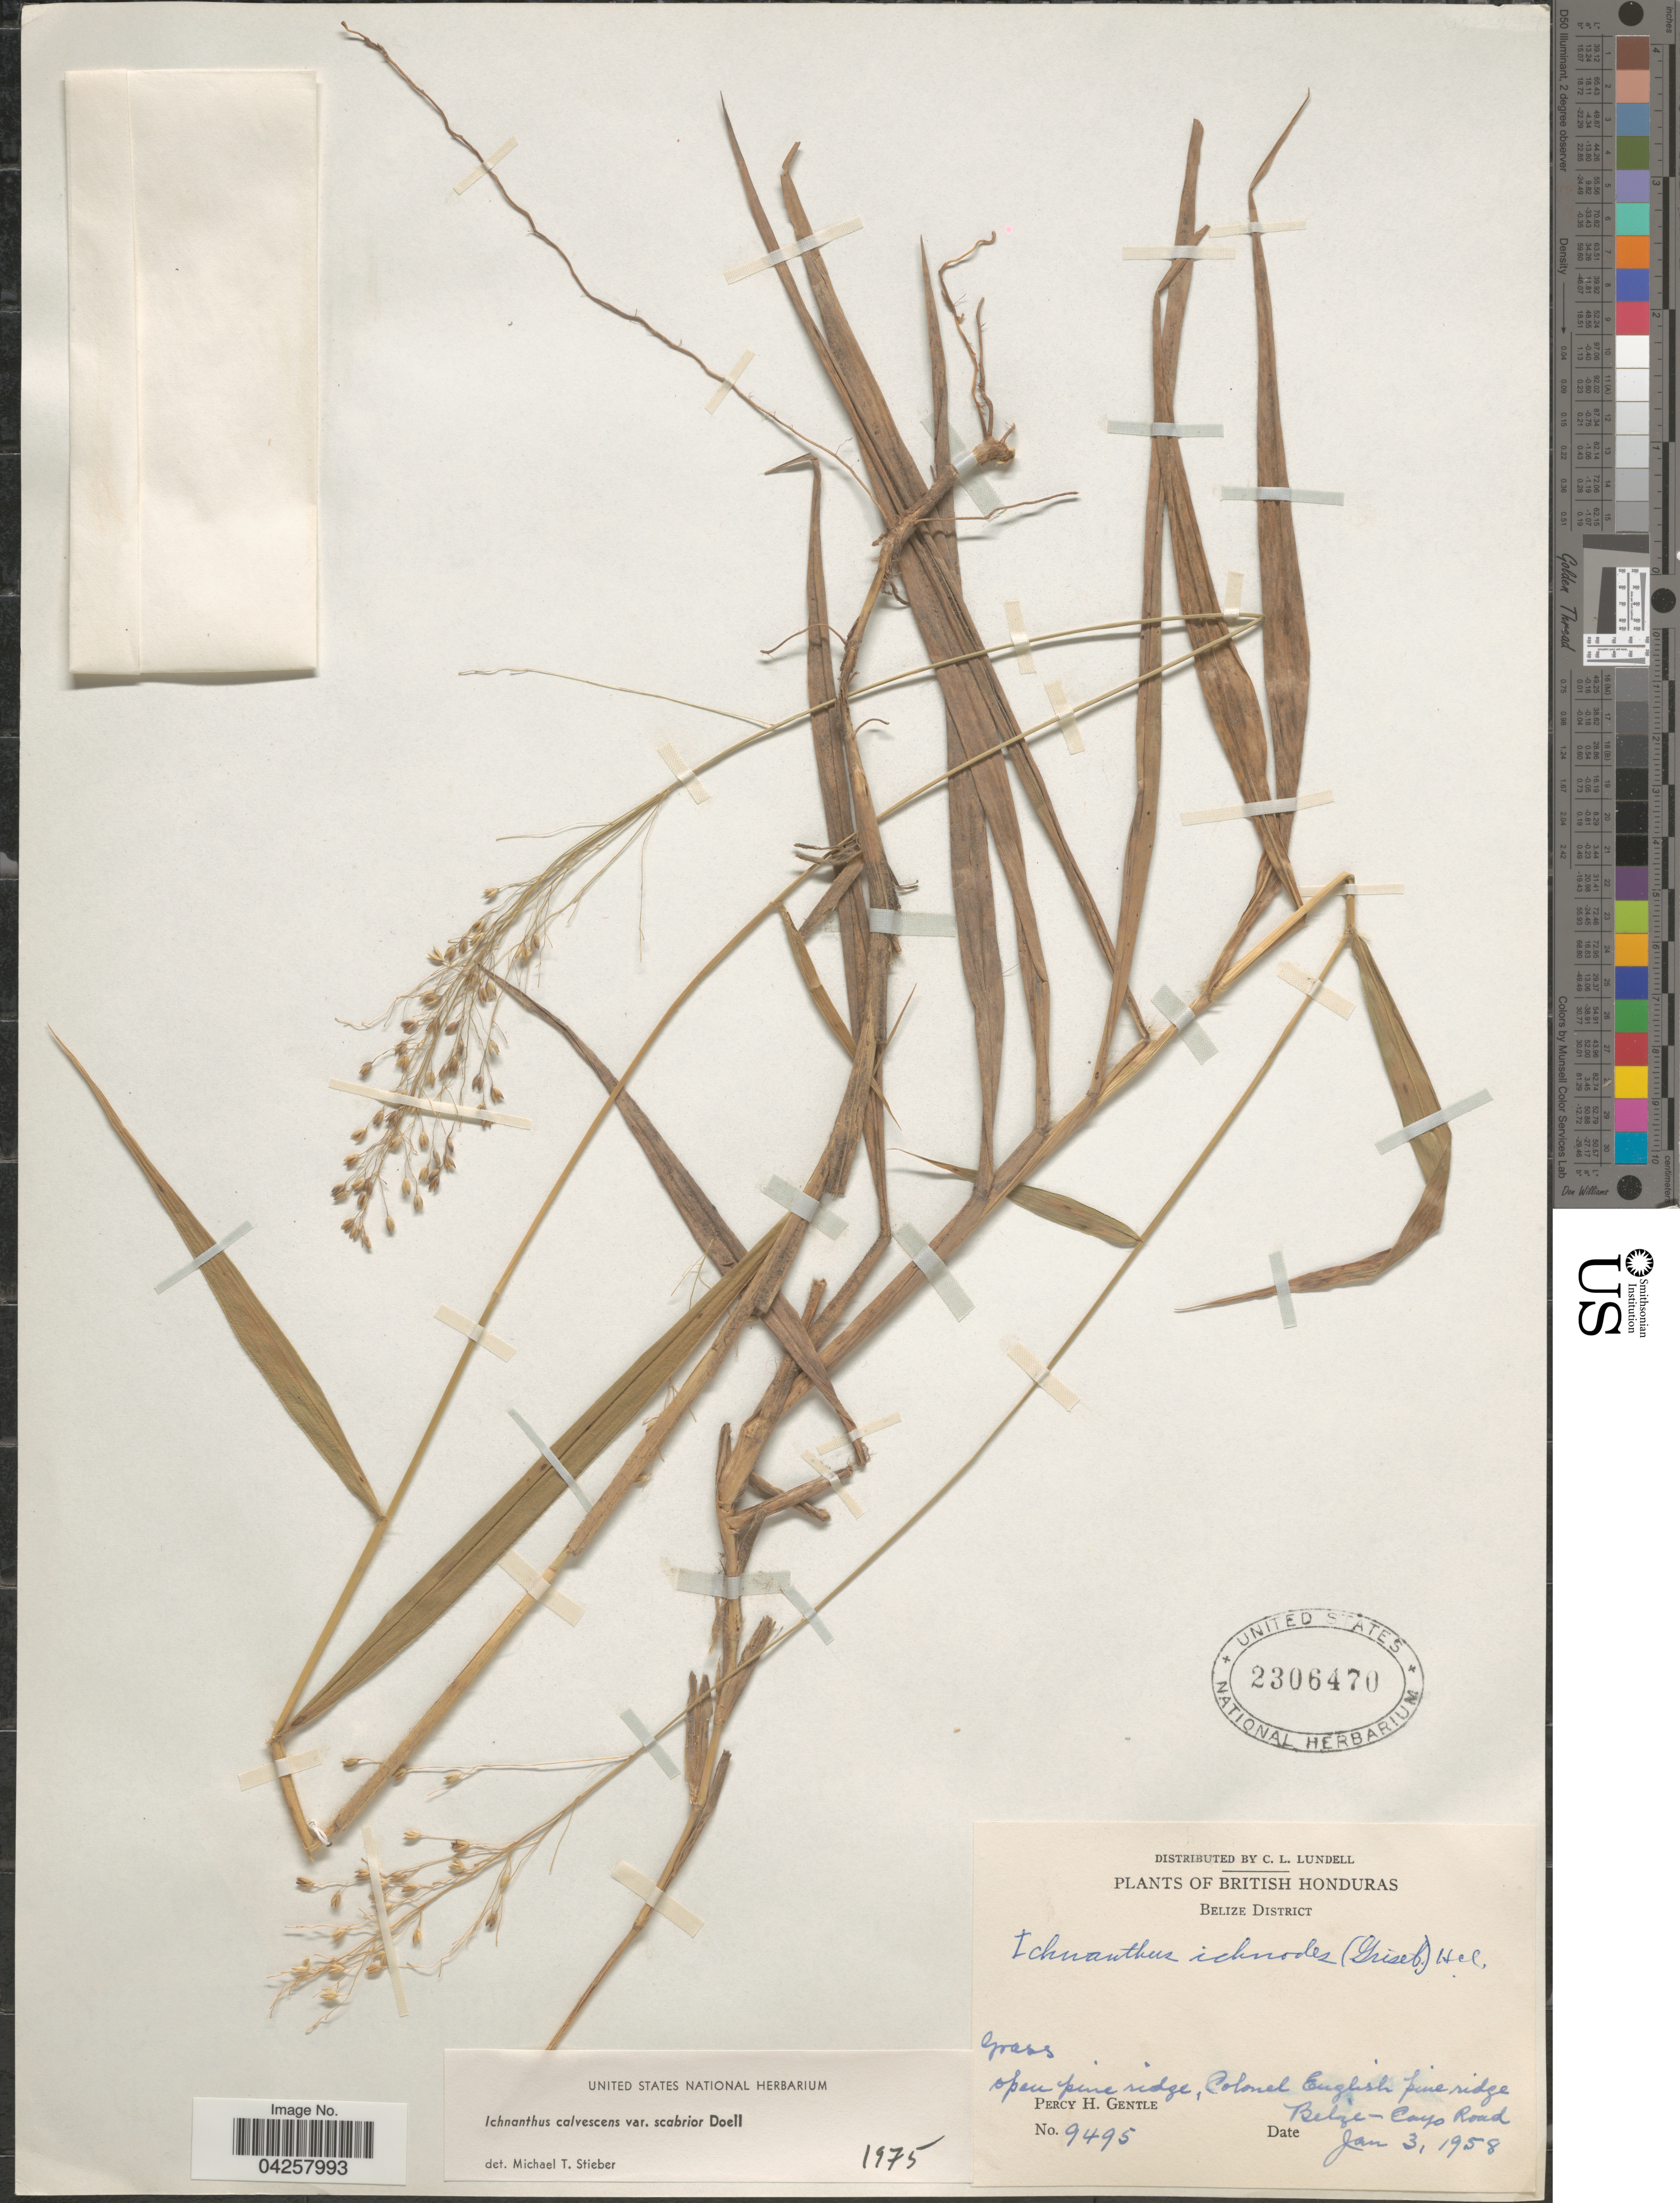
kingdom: Plantae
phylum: Tracheophyta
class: Liliopsida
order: Poales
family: Poaceae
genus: Ichnanthus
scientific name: Ichnanthus calvescens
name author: (Nees ex Trin.) Döll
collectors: P. H. Gentle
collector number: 9495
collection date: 1958-01-03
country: Belize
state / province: Belize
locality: British Honduras. Belize District. Colonel English pine ridge, Belize - Cayo Road.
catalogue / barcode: US 2306470